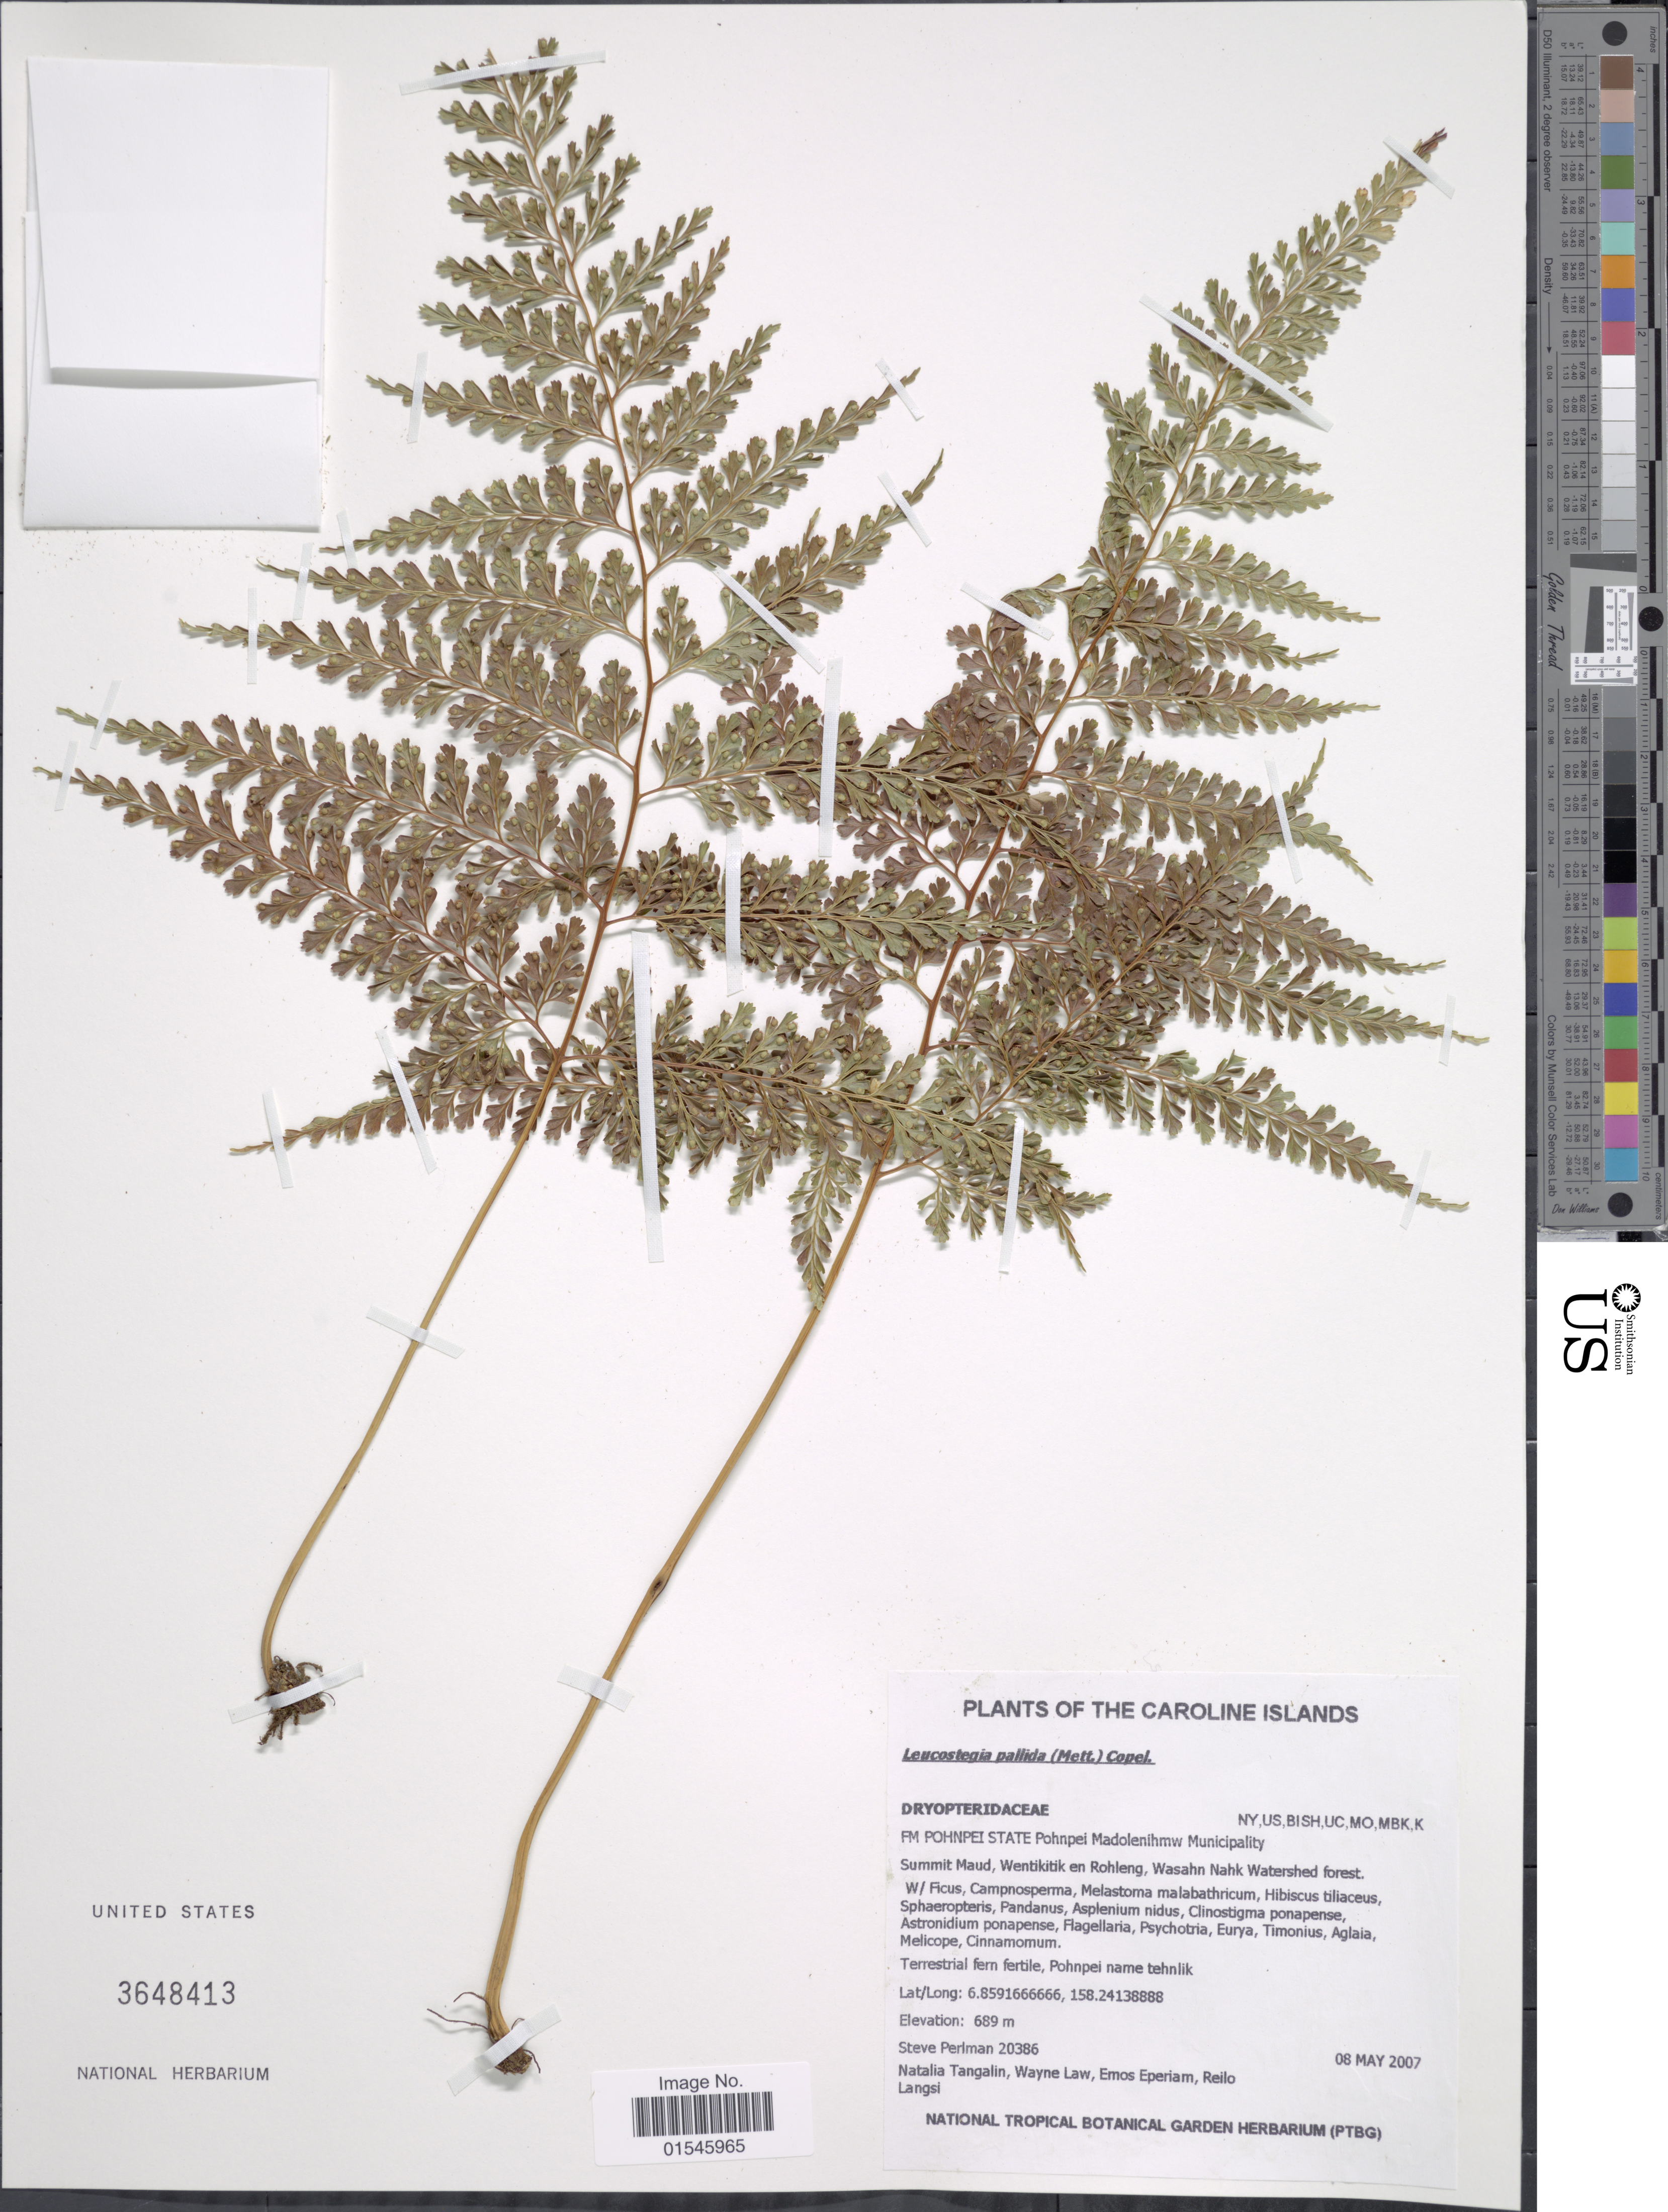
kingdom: Plantae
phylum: Tracheophyta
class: Polypodiopsida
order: Polypodiales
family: Hypodematiaceae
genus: Leucostegia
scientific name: Leucostegia pallida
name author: (Mett. ex Kuhn) Copel.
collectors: S. Perlman, N. Tangalin, W. Law, P. Eperiam & R. Langsi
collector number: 20386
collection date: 2007-05-08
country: Micronesia, Federated States of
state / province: Pohnpei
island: Pohnpei [Ponape]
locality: FM Pohnpei State Pohnpei Madolenihmw Municipality, Summit Maud, Wentikitik en Rohleng, Wasahn Nahk Watershed forest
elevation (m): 689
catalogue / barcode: US 3648413